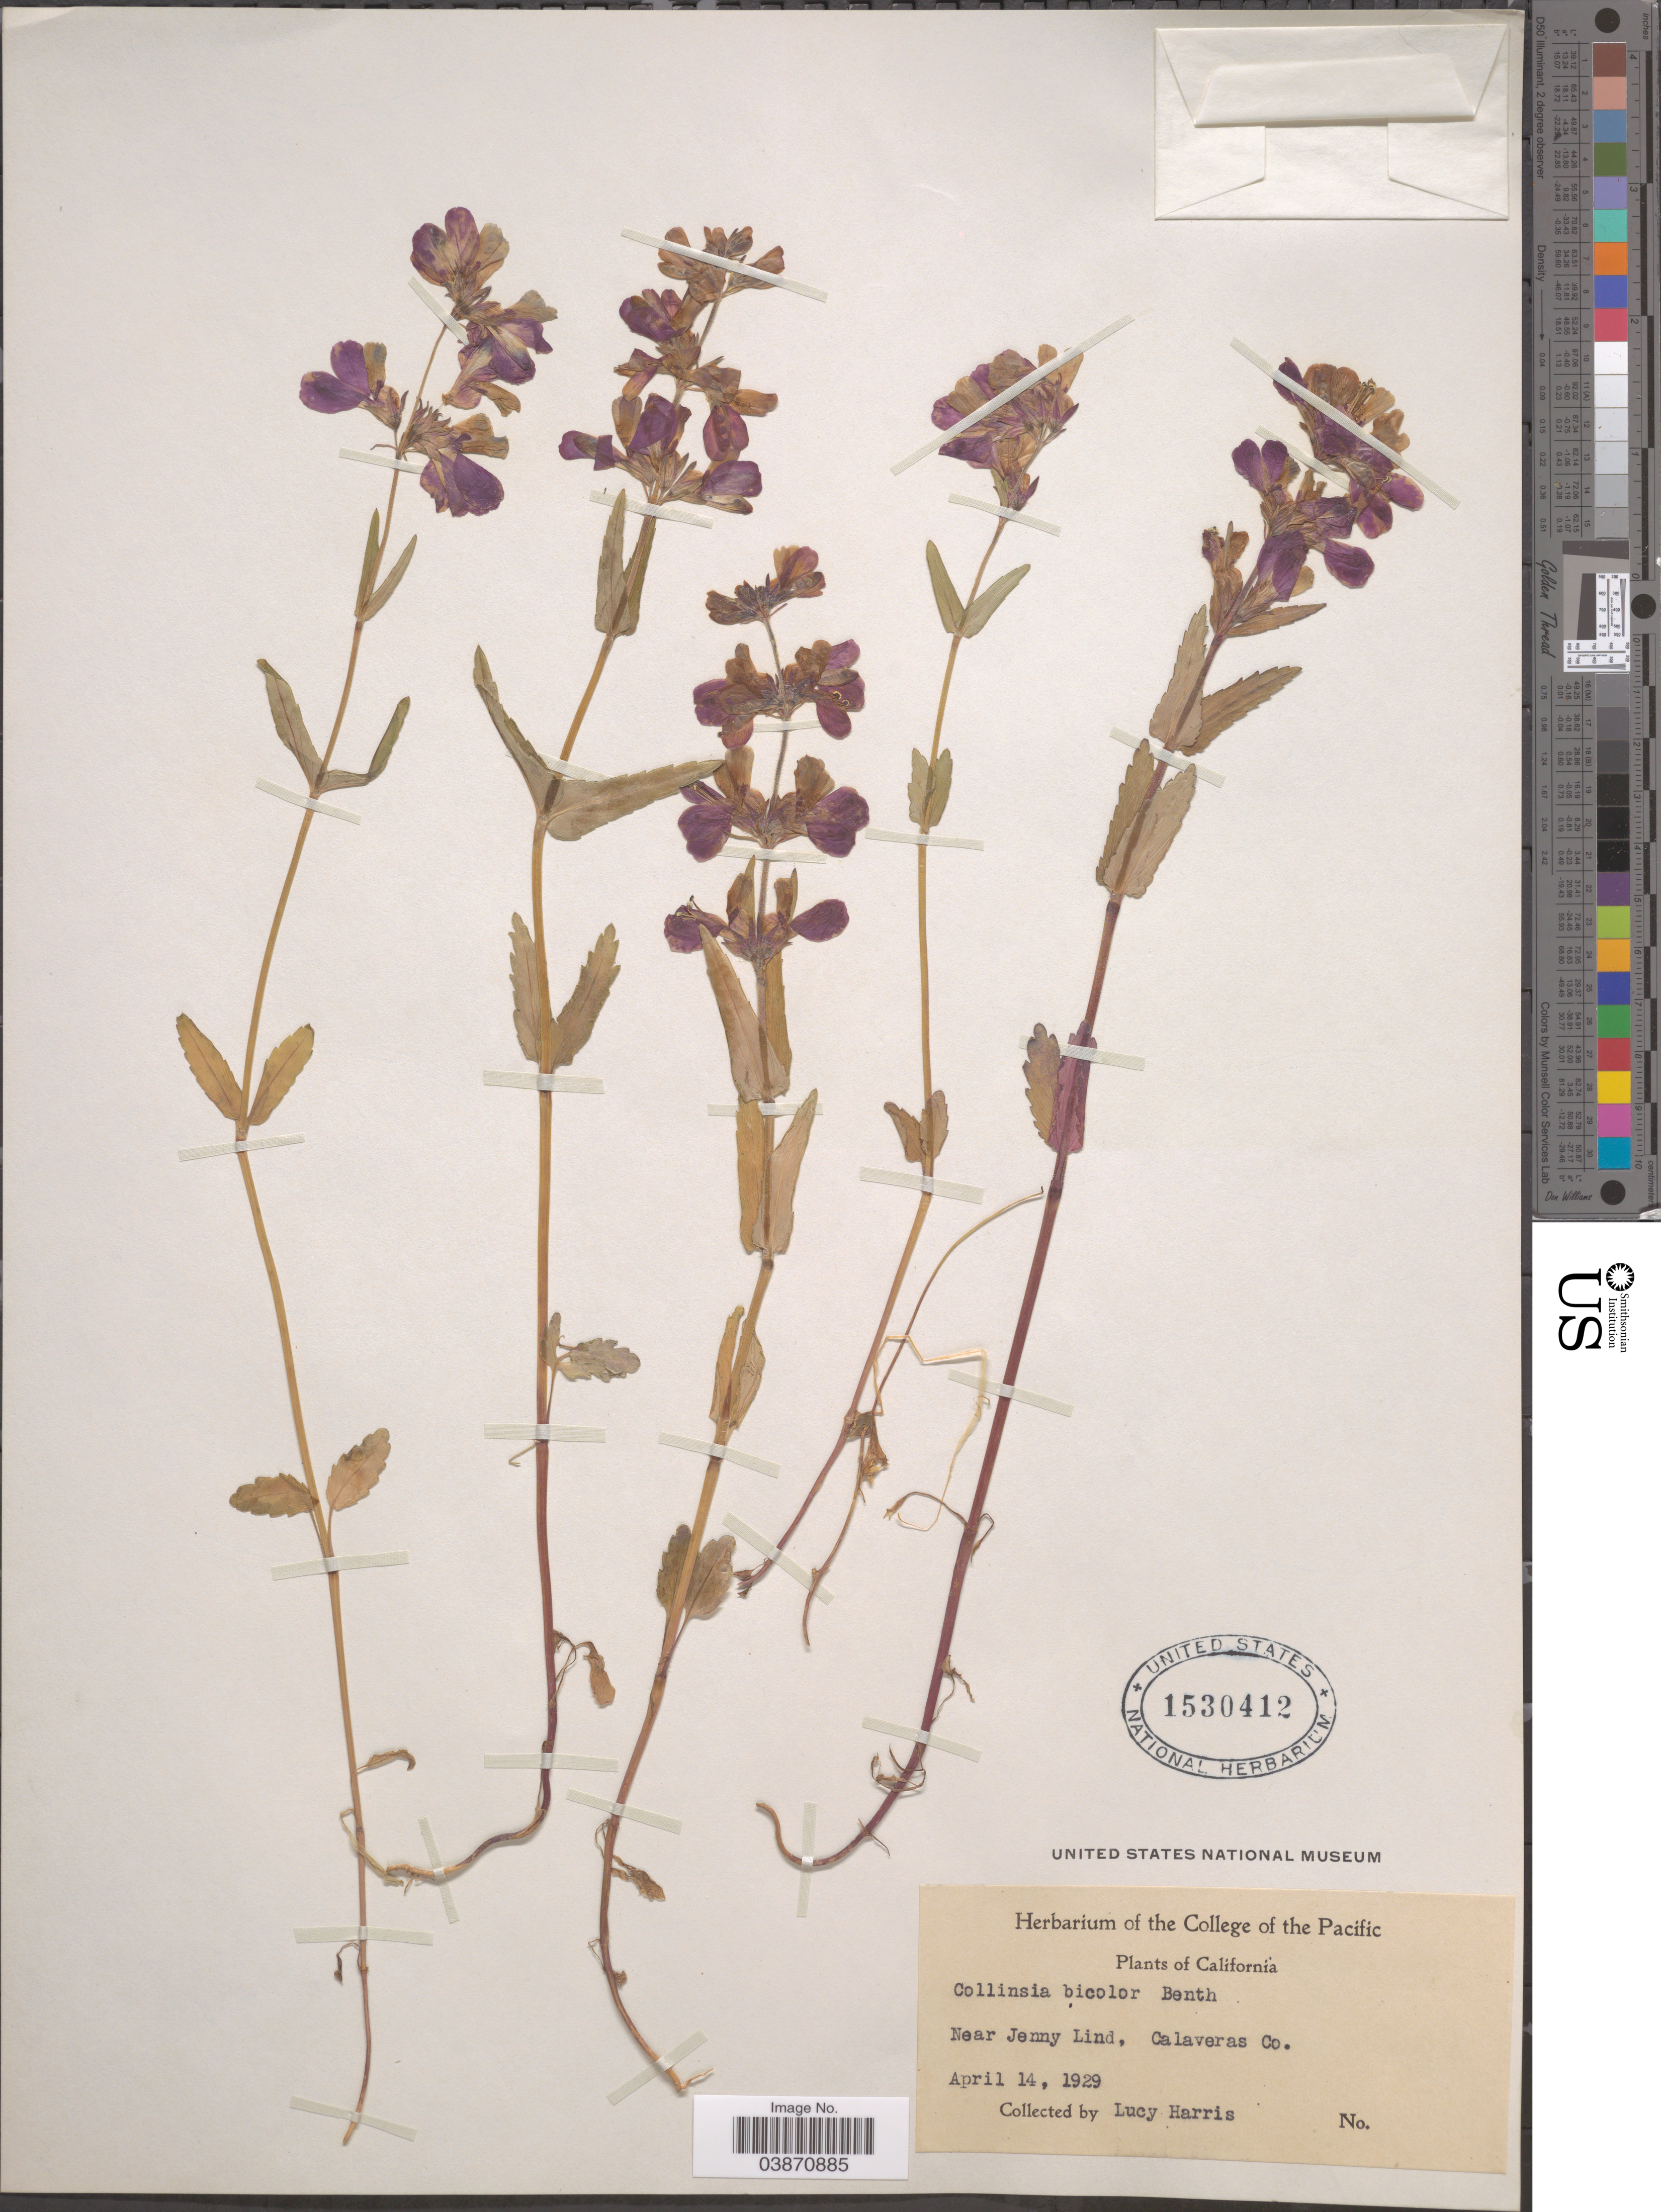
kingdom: Plantae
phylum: Tracheophyta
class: Magnoliopsida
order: Lamiales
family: Plantaginaceae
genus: Collinsia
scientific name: Collinsia bicolor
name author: Raf.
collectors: L. Harris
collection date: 1929-04-14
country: United States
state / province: California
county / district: Calaveras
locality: Near Jenny Lind, Calaveras Co.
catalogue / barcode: US 1530412